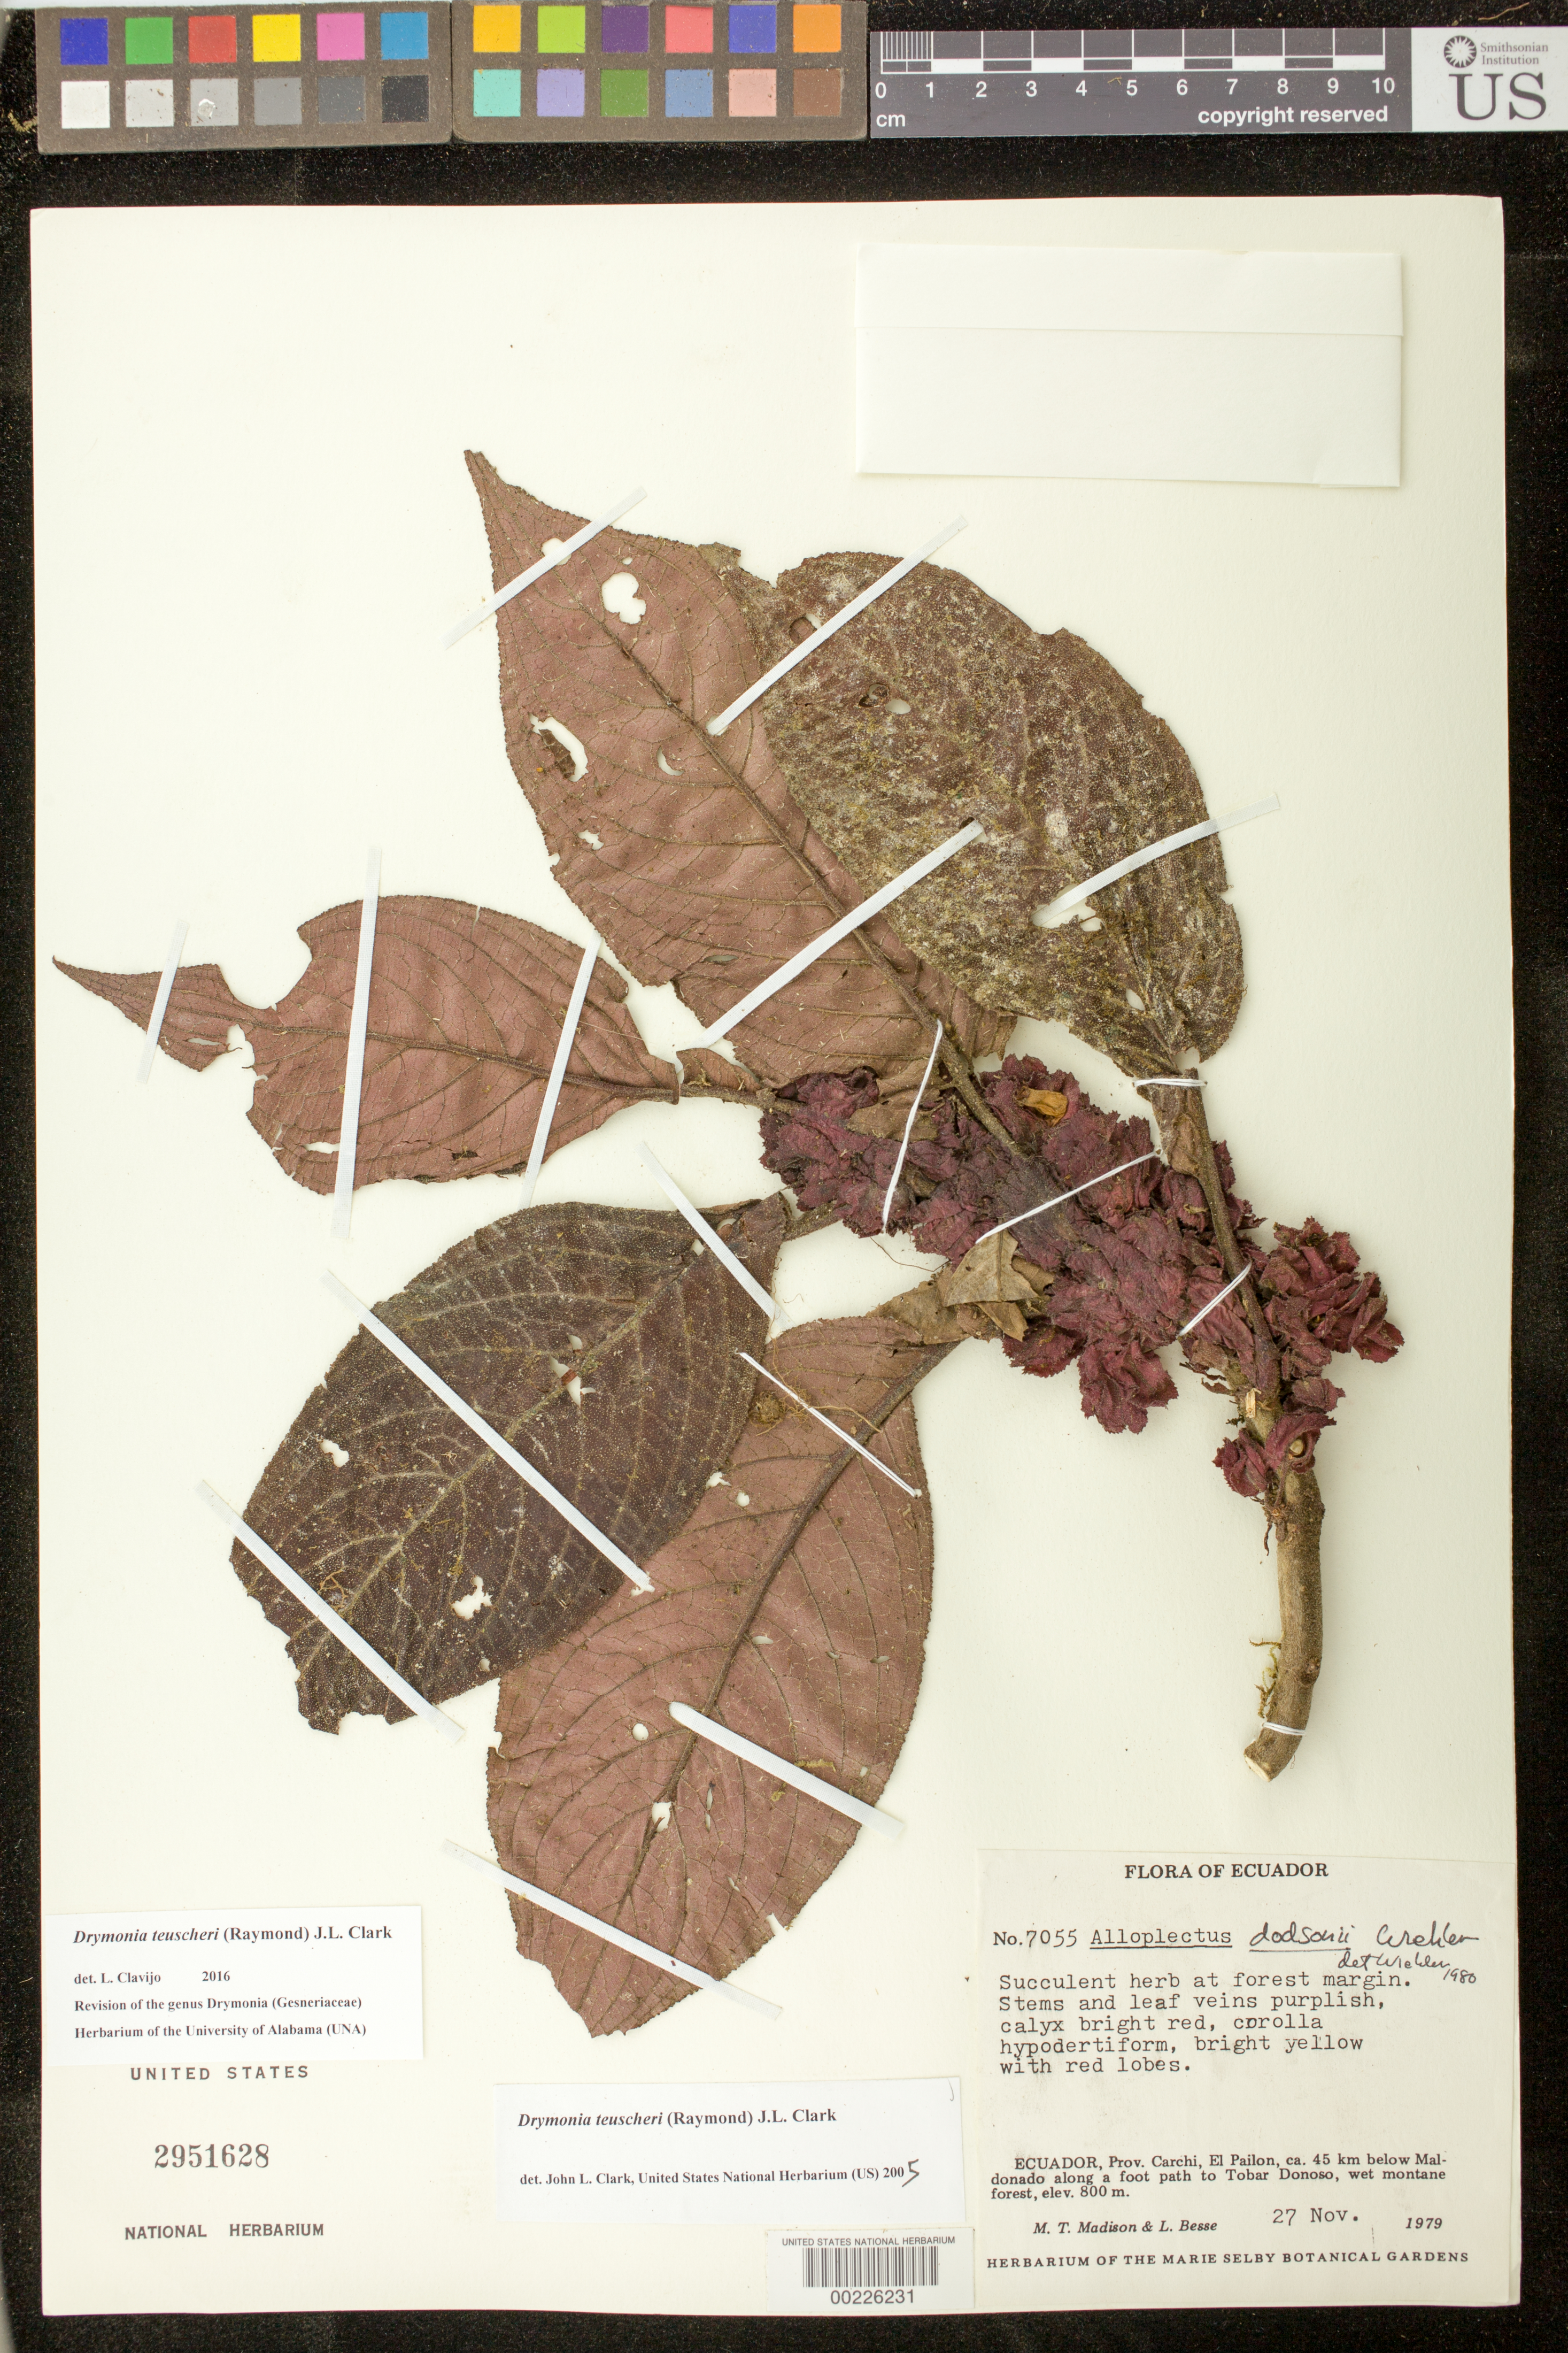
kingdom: Plantae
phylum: Tracheophyta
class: Magnoliopsida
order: Lamiales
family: Gesneriaceae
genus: Drymonia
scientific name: Drymonia teuscheri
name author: (Raymond) J.L. Clark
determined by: Clark, J. L., (SEL), The Marie Selby Botanical Garden (UNITED STATES)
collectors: M. T. Madison & L. Besse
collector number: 7055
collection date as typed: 27 Nov 1979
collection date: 1979-11-27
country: Ecuador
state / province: Carchi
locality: El Pailon, ca 45 km below Maldonado along a foot path to Tobar Donoso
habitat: Wet montane forest, succulent herb at forest margin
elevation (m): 800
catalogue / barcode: US 2951628